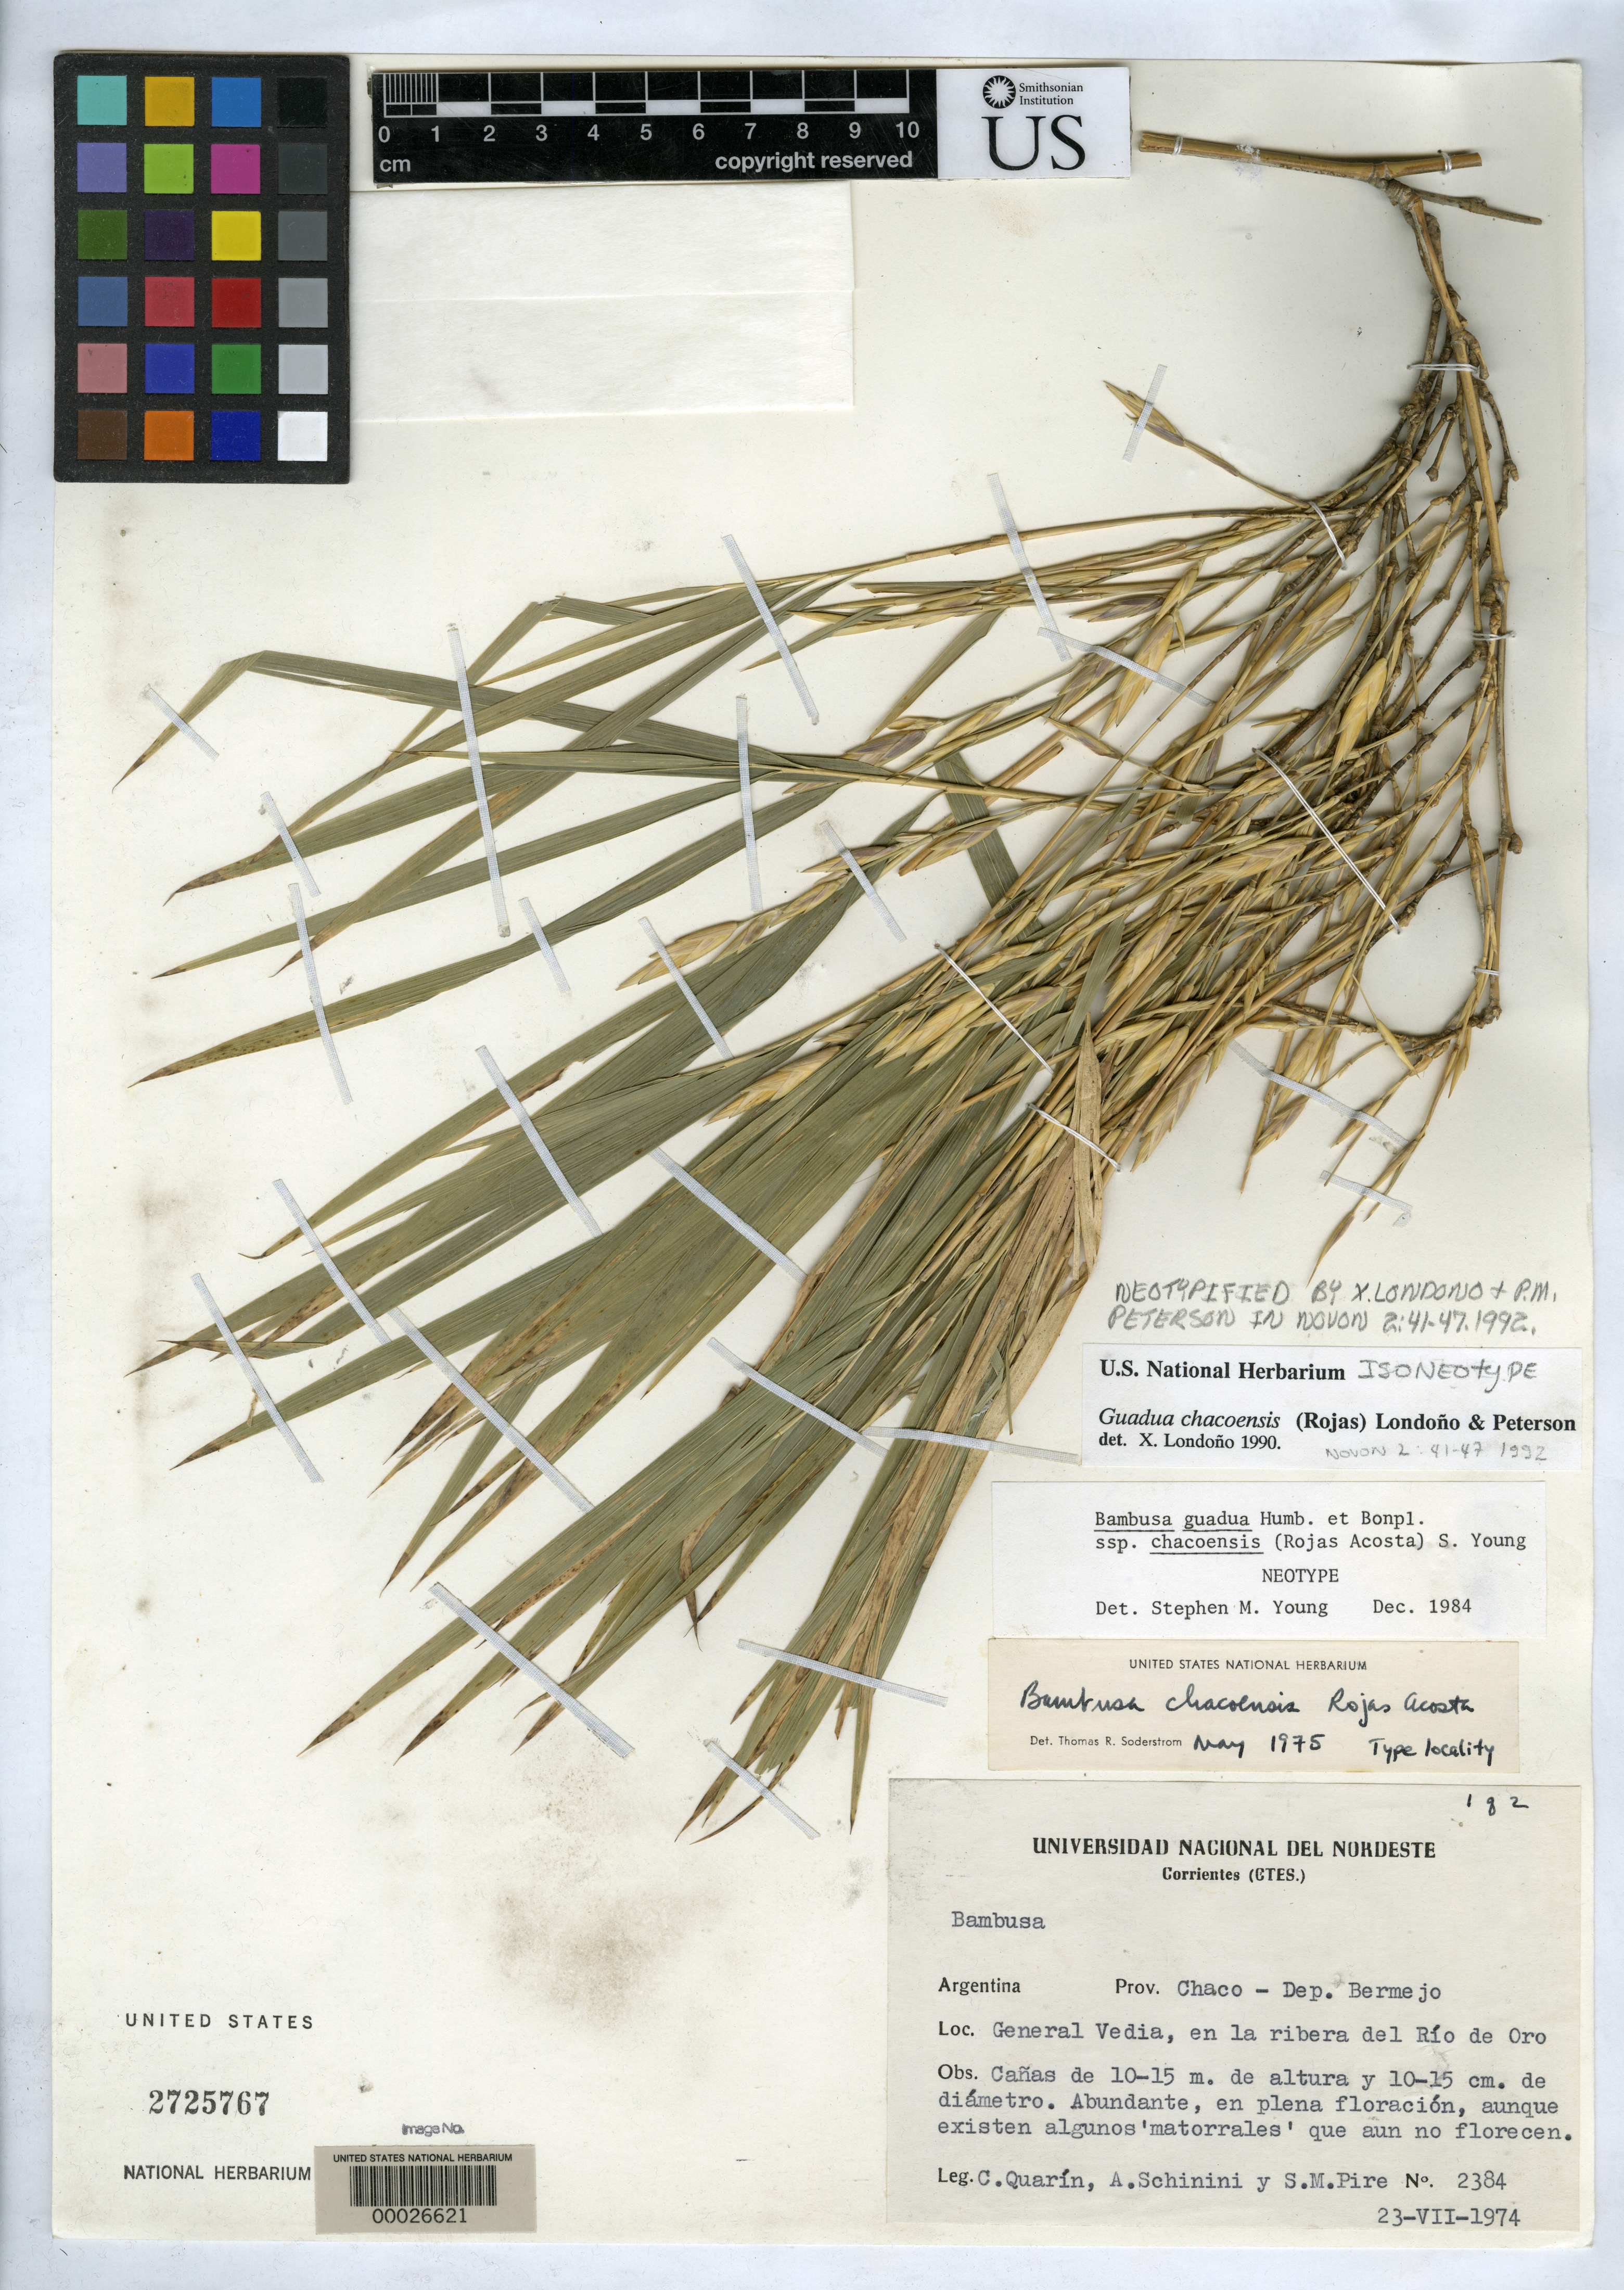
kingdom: Plantae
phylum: Tracheophyta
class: Liliopsida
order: Poales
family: Poaceae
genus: Bambusa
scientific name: Bambusa chacoensis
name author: Rojas Acosta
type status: Isoneotype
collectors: C. Quarin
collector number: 2384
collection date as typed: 23 Jul 1974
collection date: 1974-07-23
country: Argentina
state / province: Chaco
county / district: Bermejo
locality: General Vedia, Rio de Oro.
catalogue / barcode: US 2725767